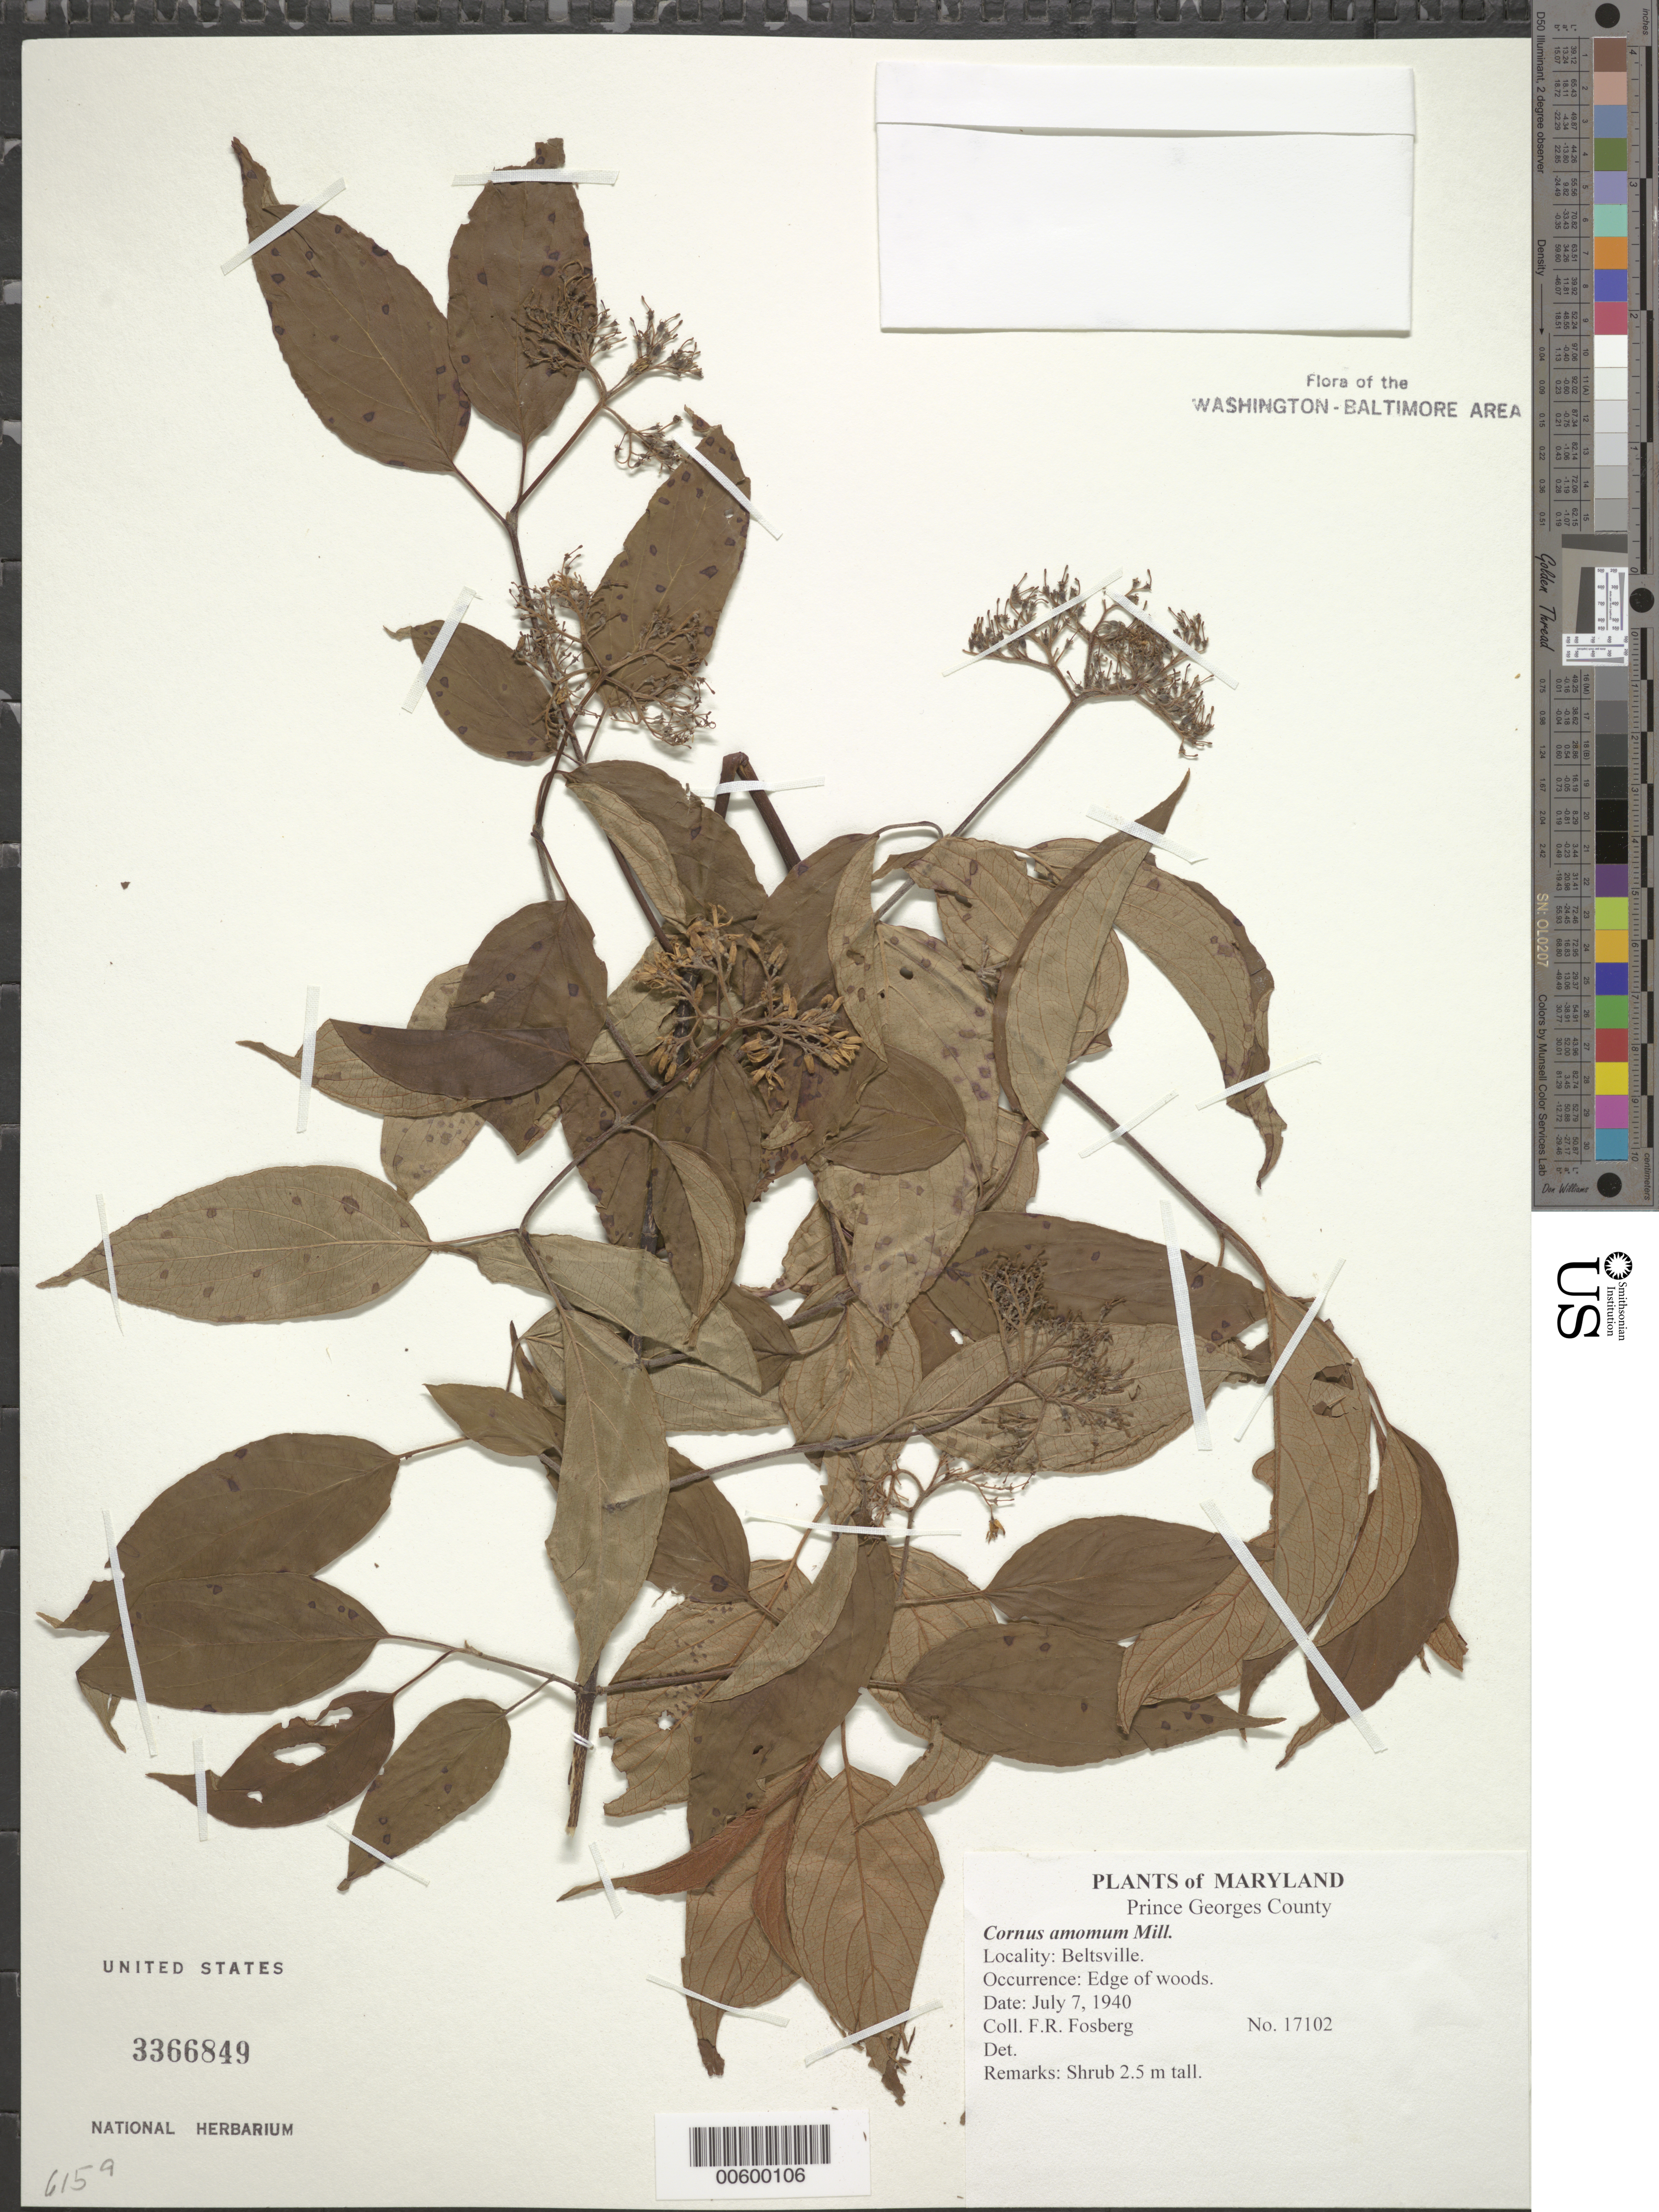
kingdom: Plantae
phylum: Tracheophyta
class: Magnoliopsida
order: Cornales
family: Cornaceae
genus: Cornus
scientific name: Cornus amomum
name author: Mill.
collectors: F. R. Fosberg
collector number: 17102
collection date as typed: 07 Jul 1940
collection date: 1940-07-07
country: United States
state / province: Maryland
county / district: Prince George's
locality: Beltsville.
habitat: Edge of woods.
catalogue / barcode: US 3366849